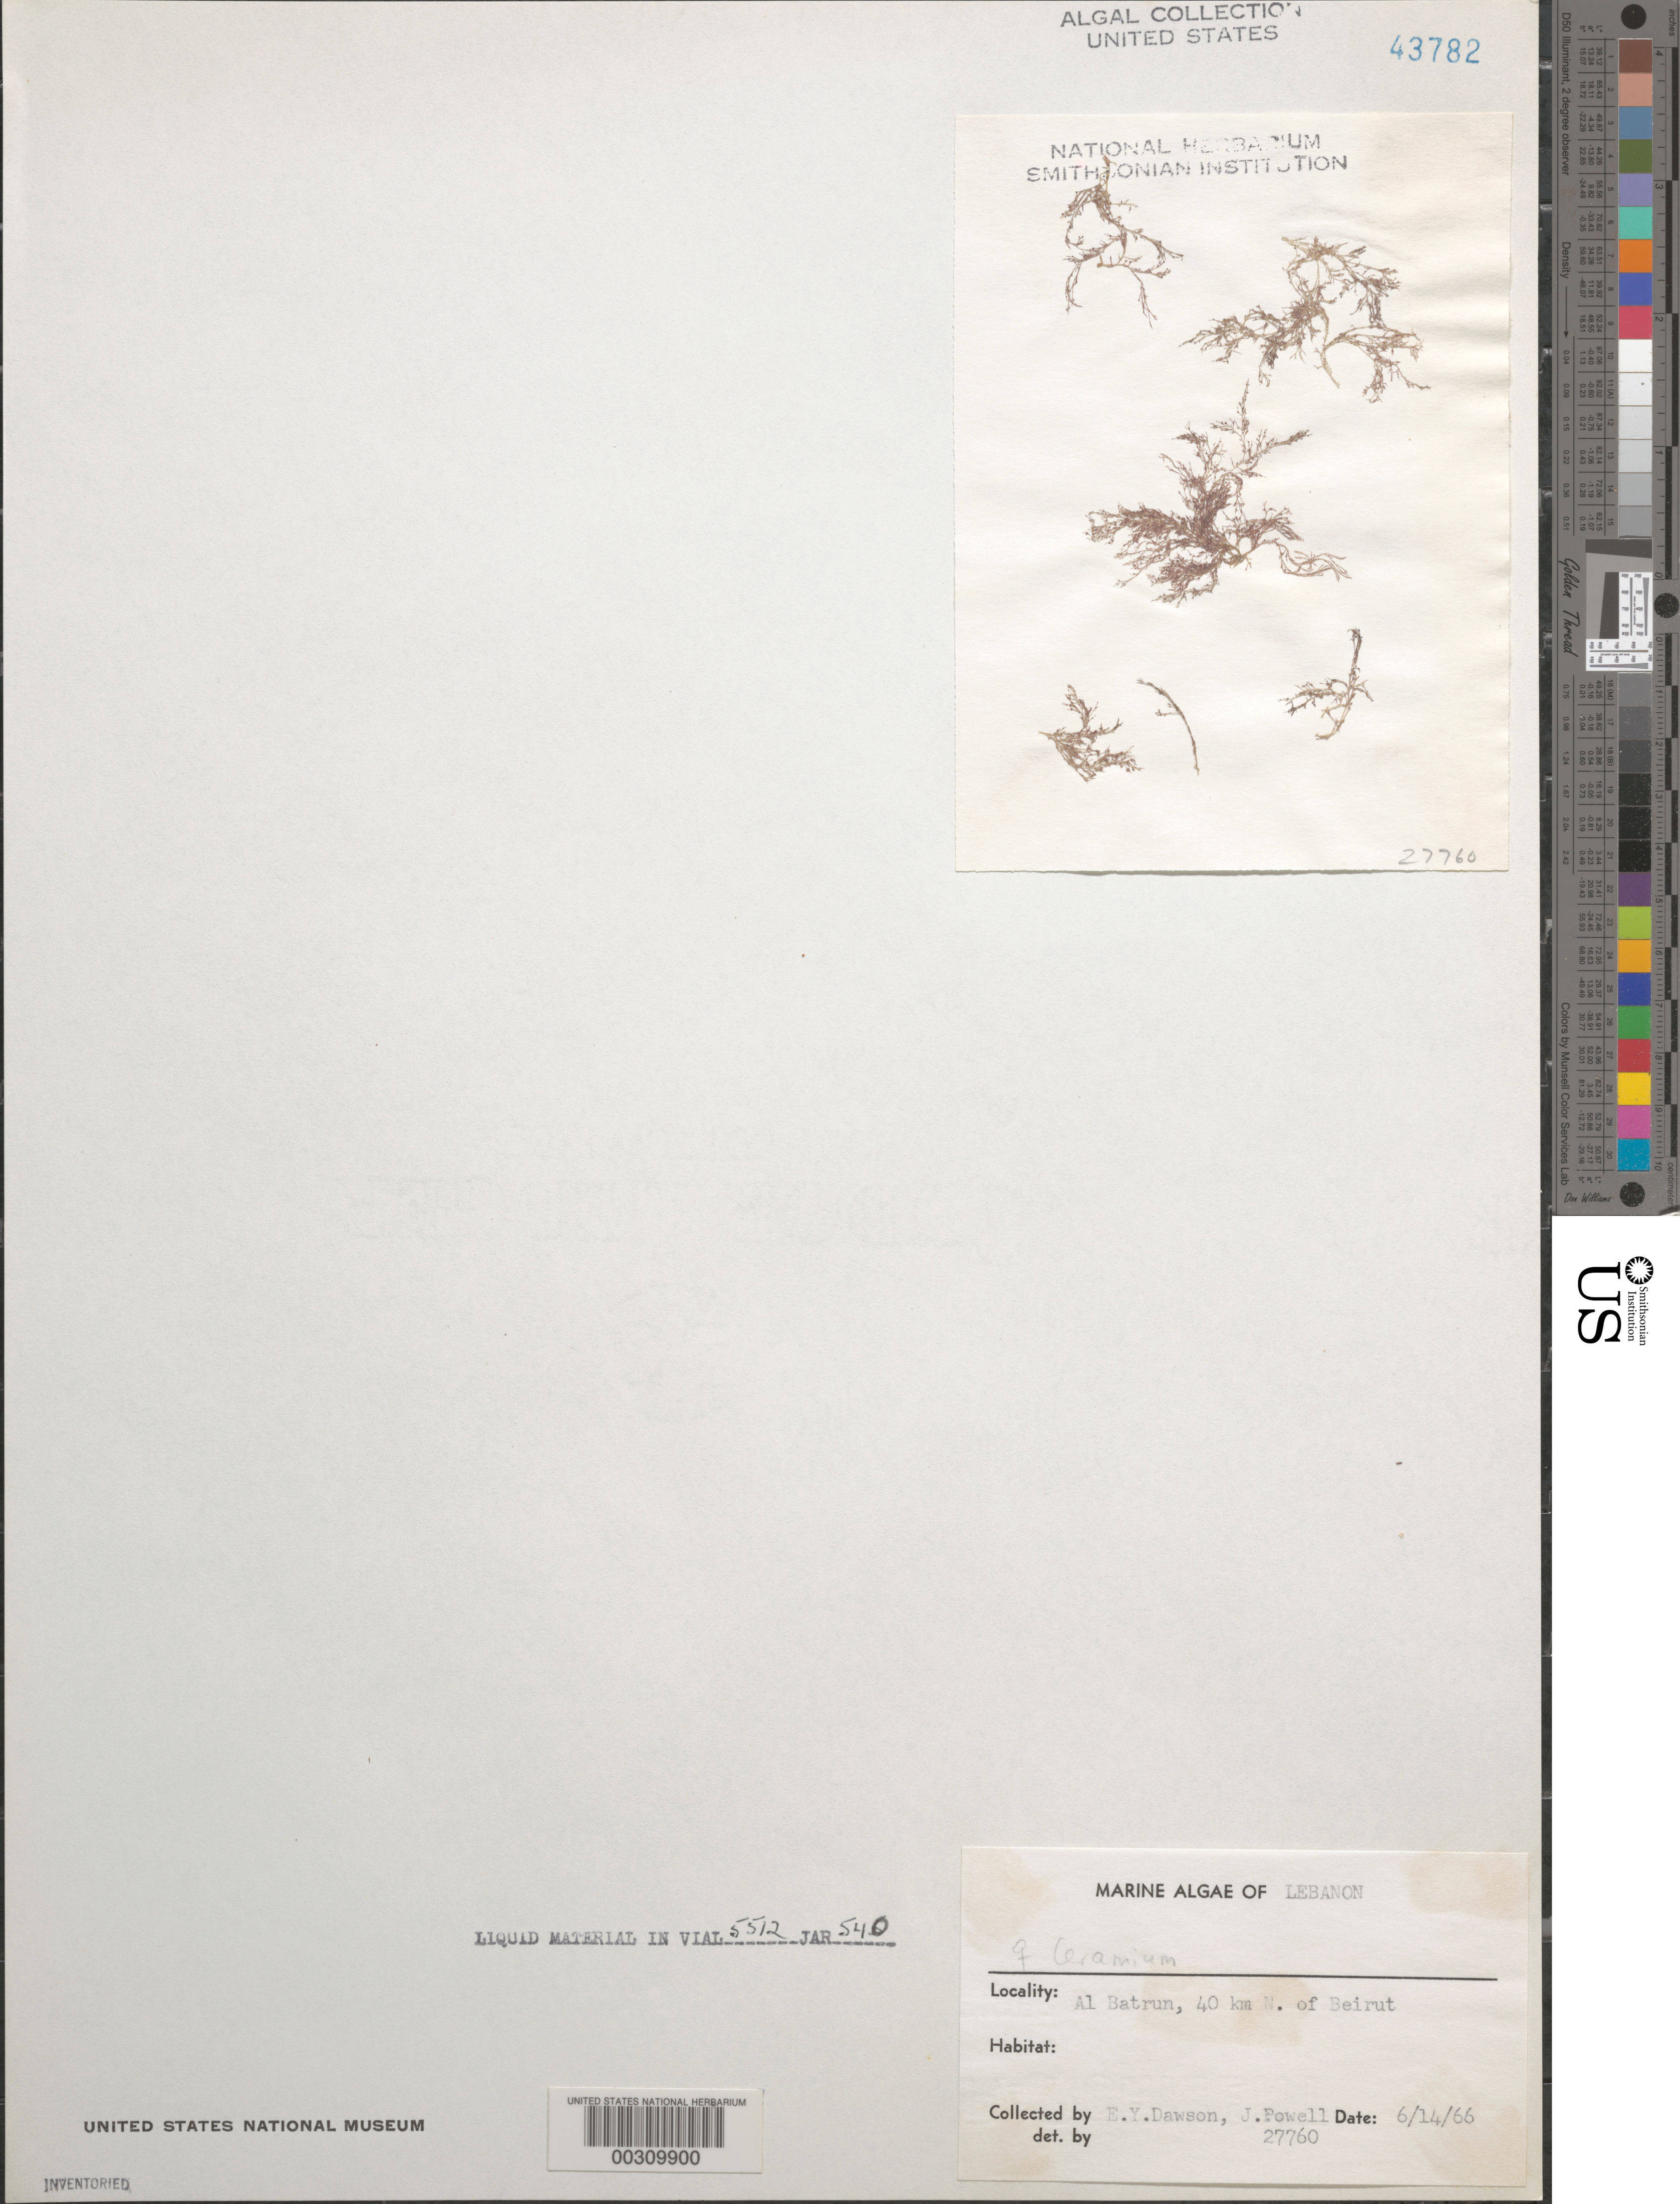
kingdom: Plantae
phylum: Rhodophyta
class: Florideophyceae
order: Ceramiales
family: Ceramiaceae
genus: Ceramium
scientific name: Ceramium sp.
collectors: E. Y. Dawson & J. Powell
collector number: EYD 27760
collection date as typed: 14 Jun 1966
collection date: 1966-06-14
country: Lebanon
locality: Al Batrun, 40 km north of Beirut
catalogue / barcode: US 43782